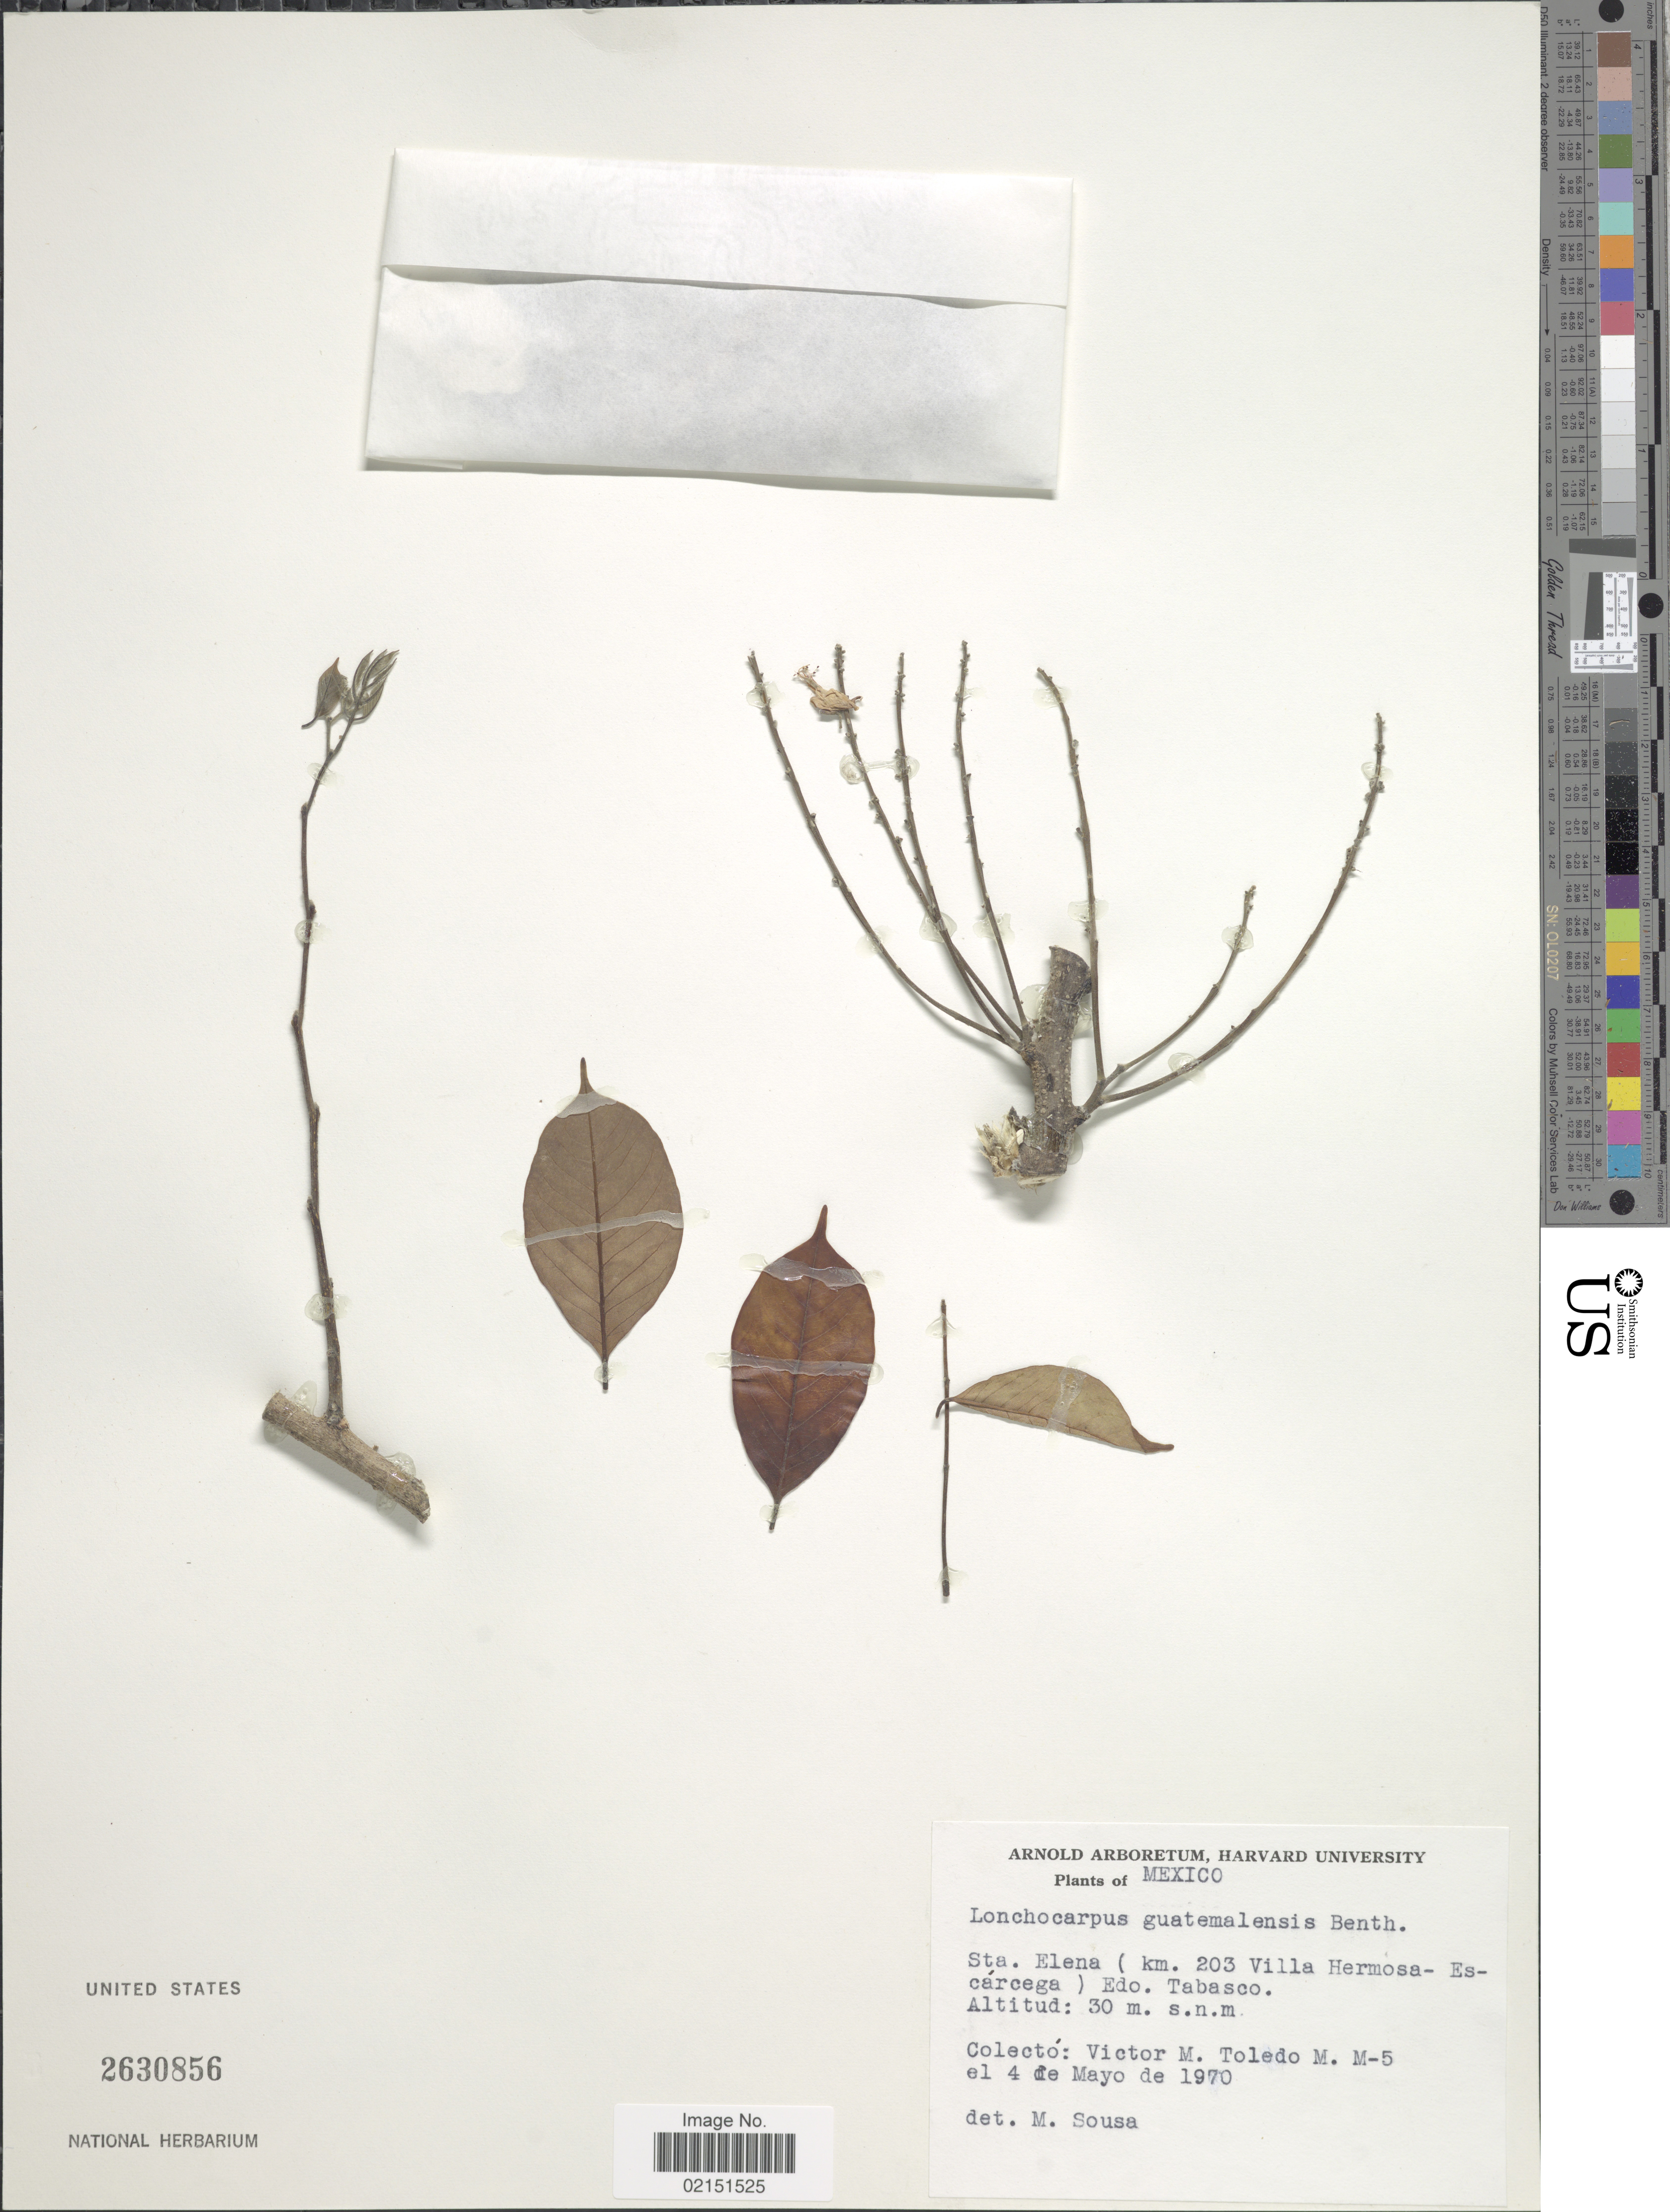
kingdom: Plantae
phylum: Tracheophyta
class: Magnoliopsida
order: Fabales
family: Fabaceae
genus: Lonchocarpus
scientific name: Lonchocarpus guatemalensis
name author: Benth.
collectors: V. M. Toledo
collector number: M-5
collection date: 1970-05-04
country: Mexico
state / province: Tabasco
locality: Sta. Elena (km. 203 Villa Hermosa - Escarcega) Edo. Tabasco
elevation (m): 30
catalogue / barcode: US 2630856